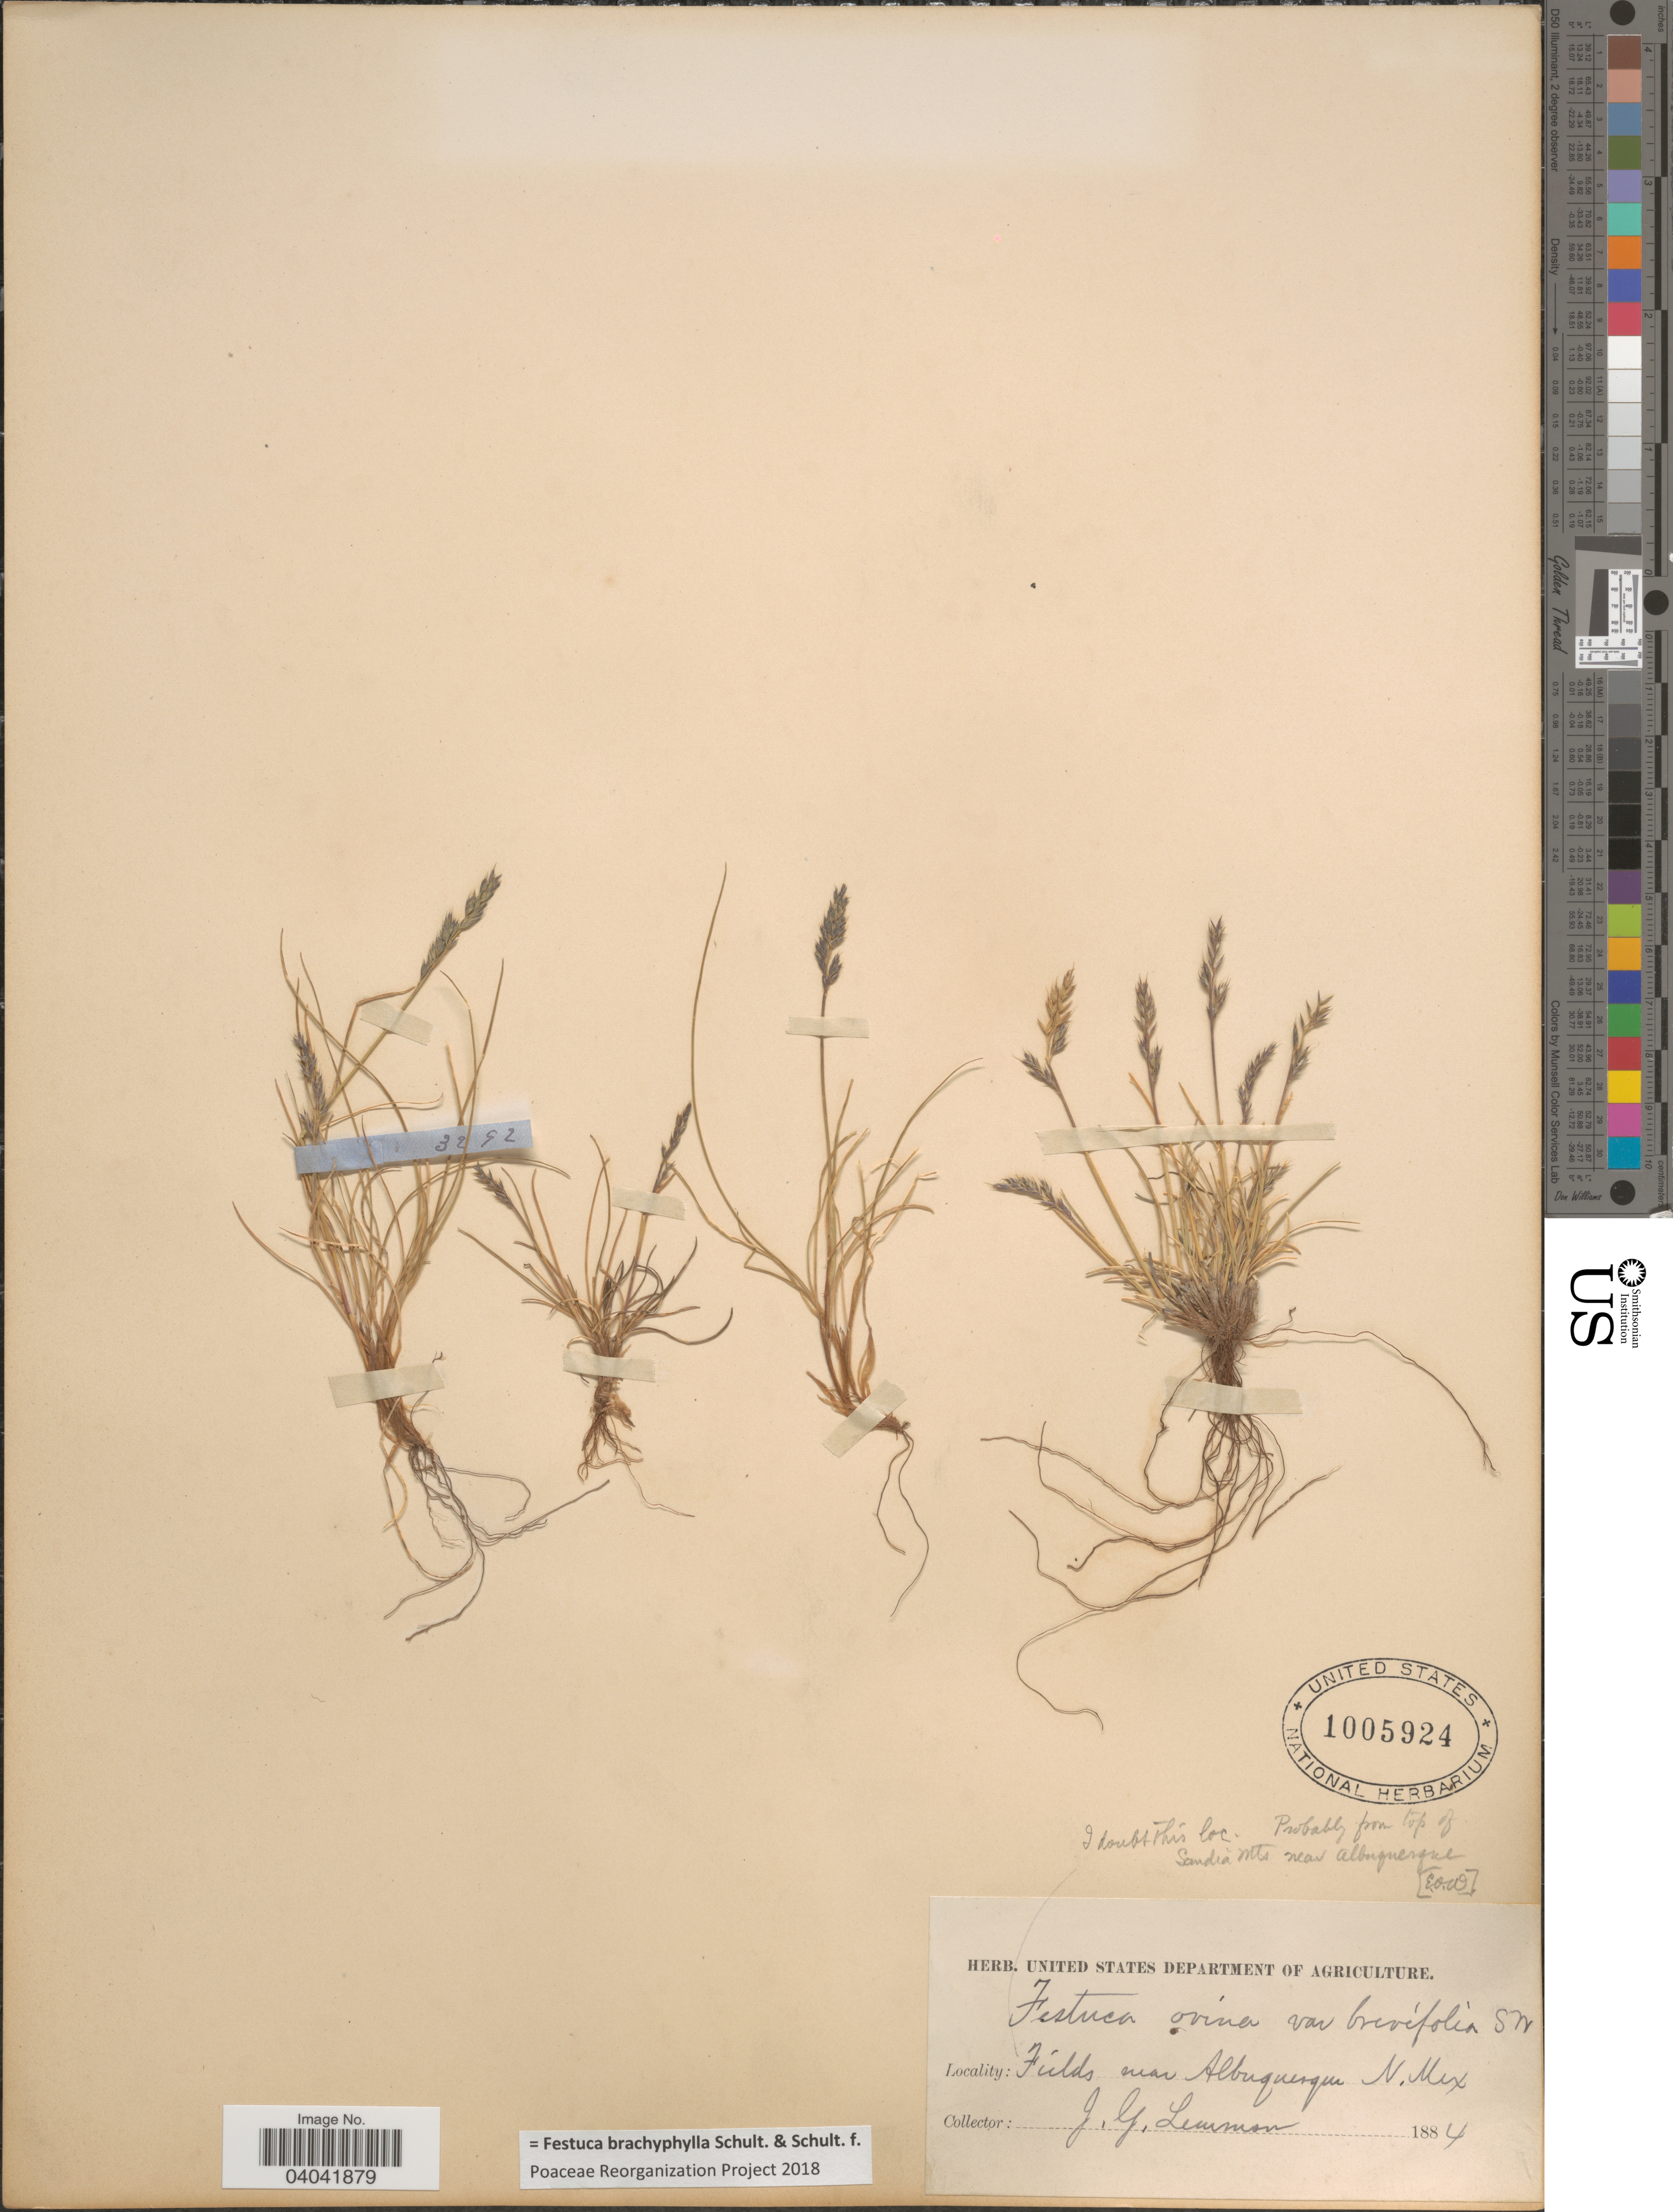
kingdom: Plantae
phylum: Tracheophyta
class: Liliopsida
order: Poales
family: Poaceae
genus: Festuca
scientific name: Festuca brachyphylla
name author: Schult. & Schult. f.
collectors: J. Lemmon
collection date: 1884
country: United States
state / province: New Mexico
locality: Top of Sandia Mts near Albuquerque. Fields near Albuquerqui.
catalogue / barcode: US 1005924